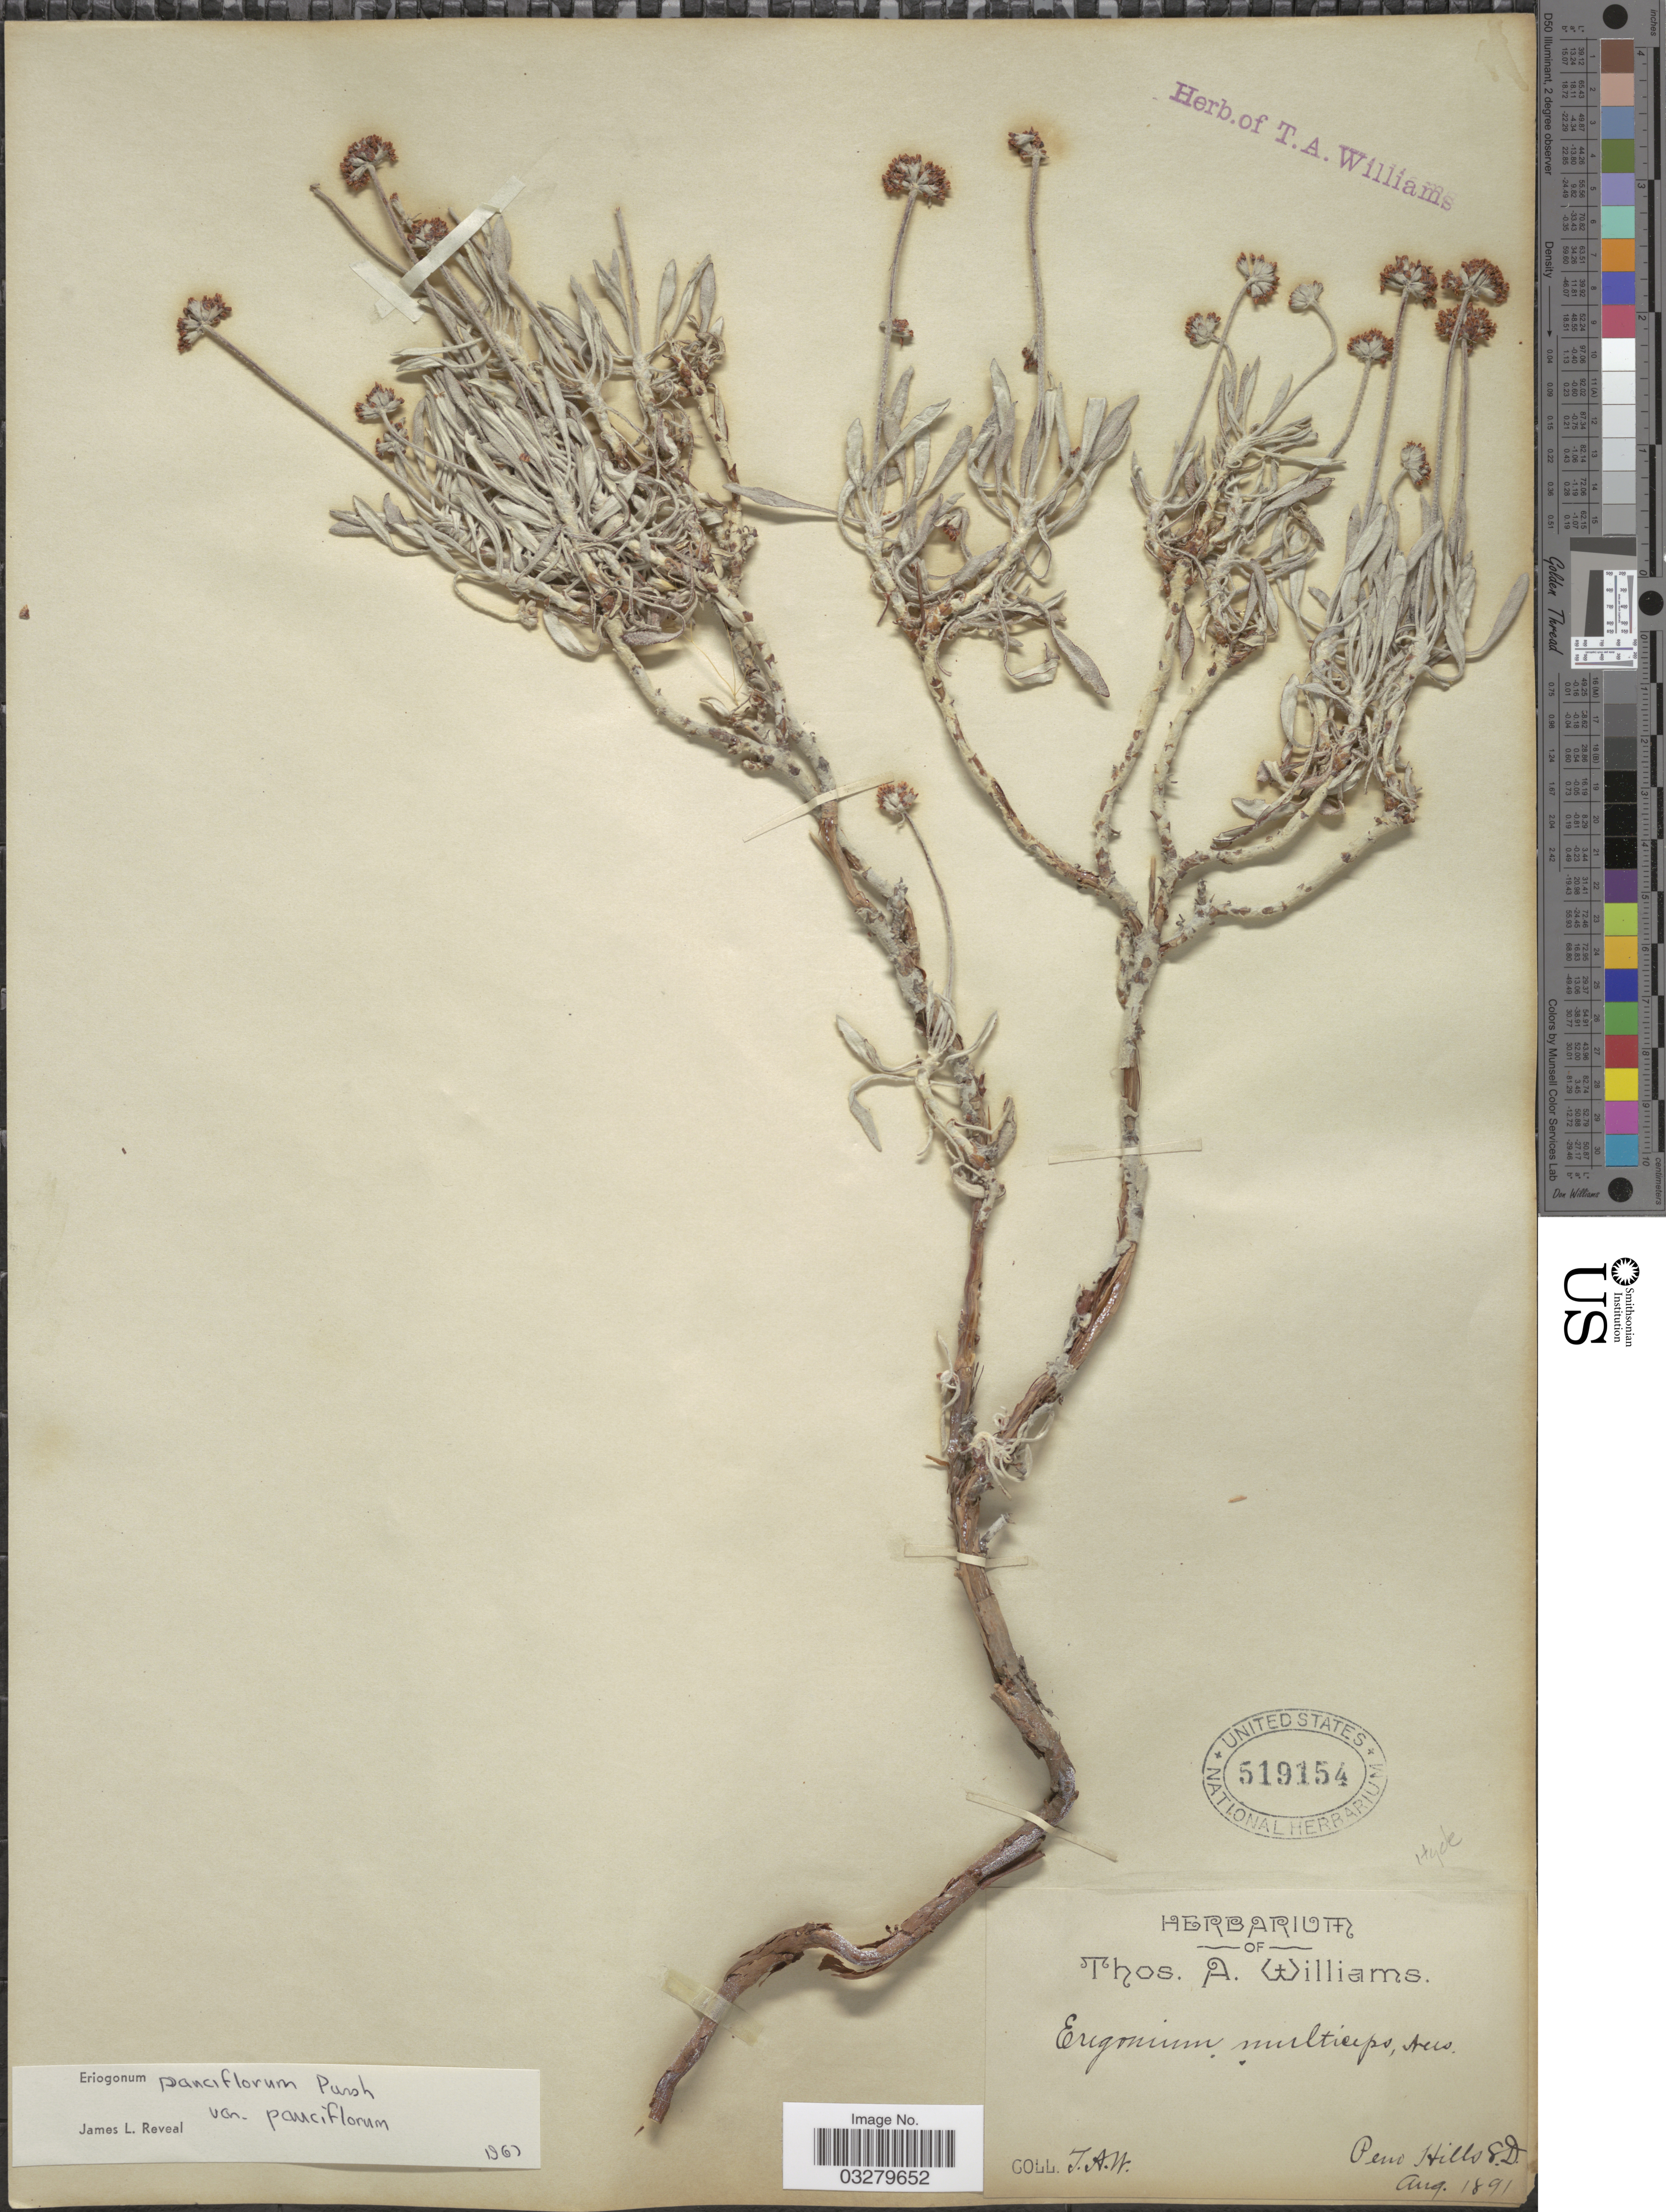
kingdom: Plantae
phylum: Tracheophyta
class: Magnoliopsida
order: Caryophyllales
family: Polygonaceae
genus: Eriogonum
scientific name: Eriogonum pauciflorum var. pauciflorum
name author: Pursh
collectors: T. A. Williams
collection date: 1891-08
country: United States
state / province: South Dakota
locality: Peno Hills.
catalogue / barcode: US 519154